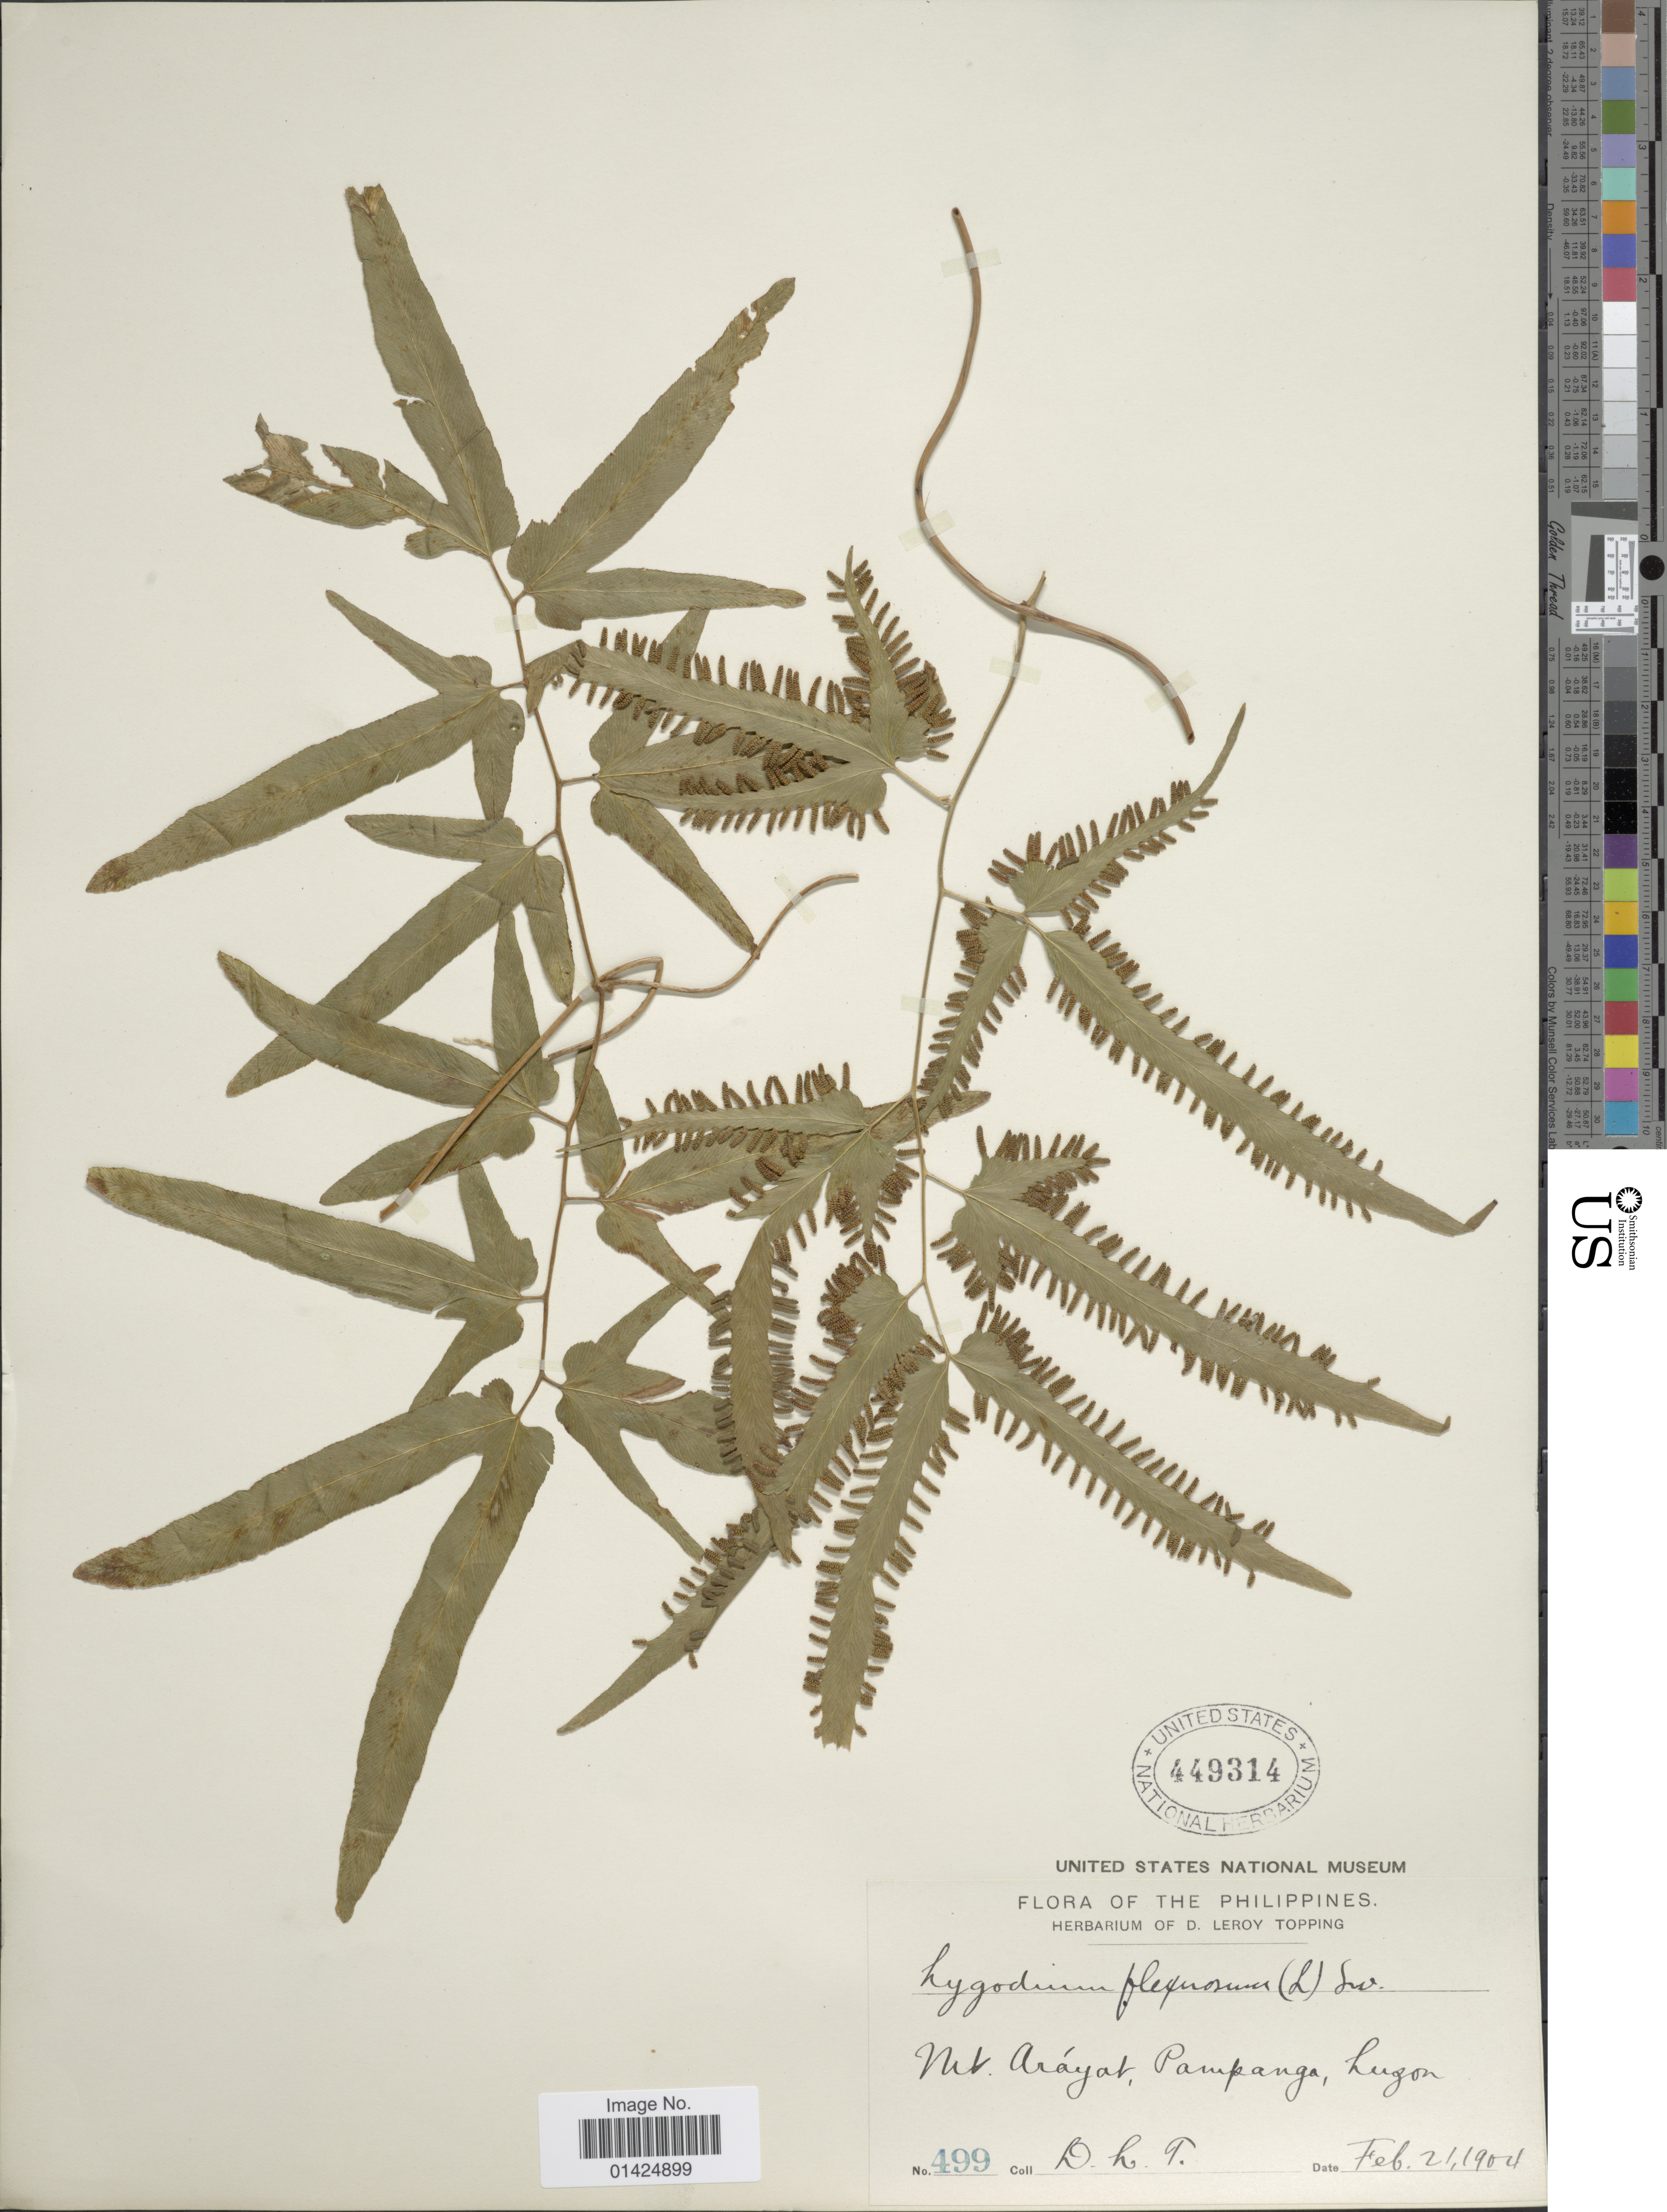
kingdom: Plantae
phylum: Tracheophyta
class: Polypodiopsida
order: Schizaeales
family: Lygodiaceae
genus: Lygodium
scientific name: Lygodium flexuosum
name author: Sw.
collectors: D. L. Topping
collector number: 499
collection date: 1904-02-21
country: Philippines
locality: Mt. Aráyat, Pampanga, Luzon.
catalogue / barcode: US 449314